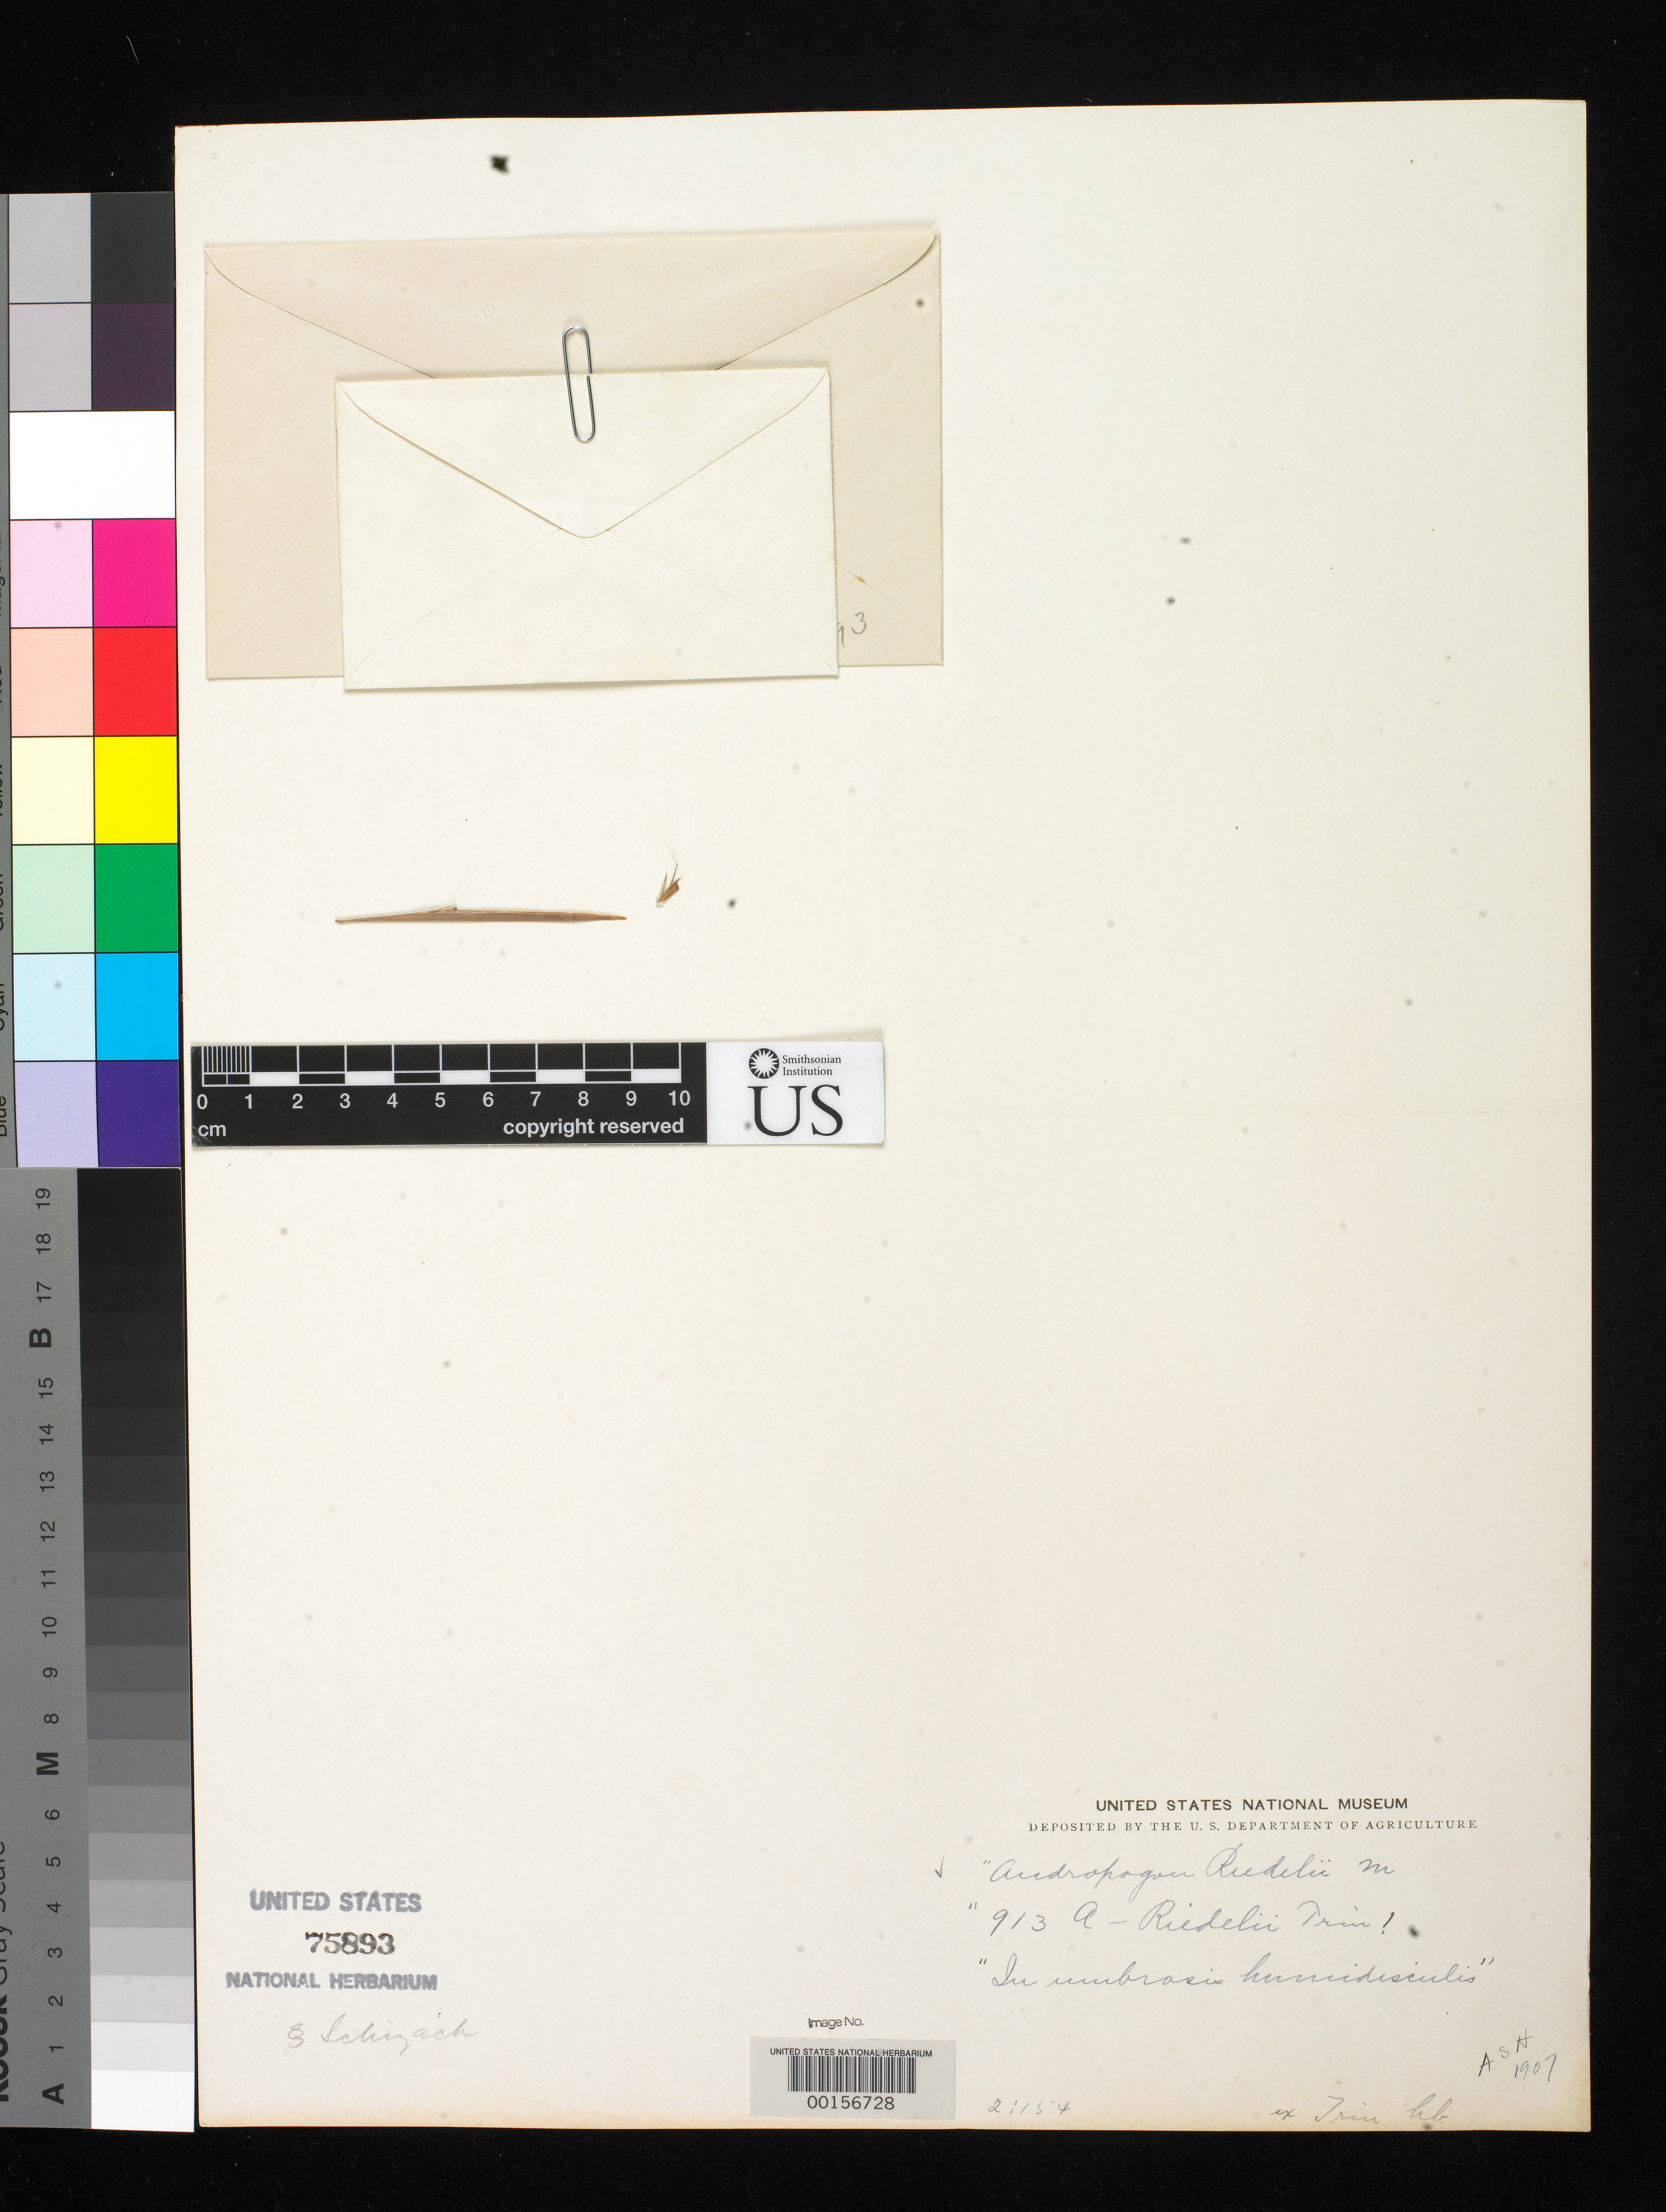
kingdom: Plantae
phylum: Tracheophyta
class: Liliopsida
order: Poales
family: Poaceae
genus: Andropogon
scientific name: Andropogon riedelii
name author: Trin.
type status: Type Fragment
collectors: L. Riedel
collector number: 913a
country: Brazil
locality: In Umbrasis Humidisculis.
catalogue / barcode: US 75893